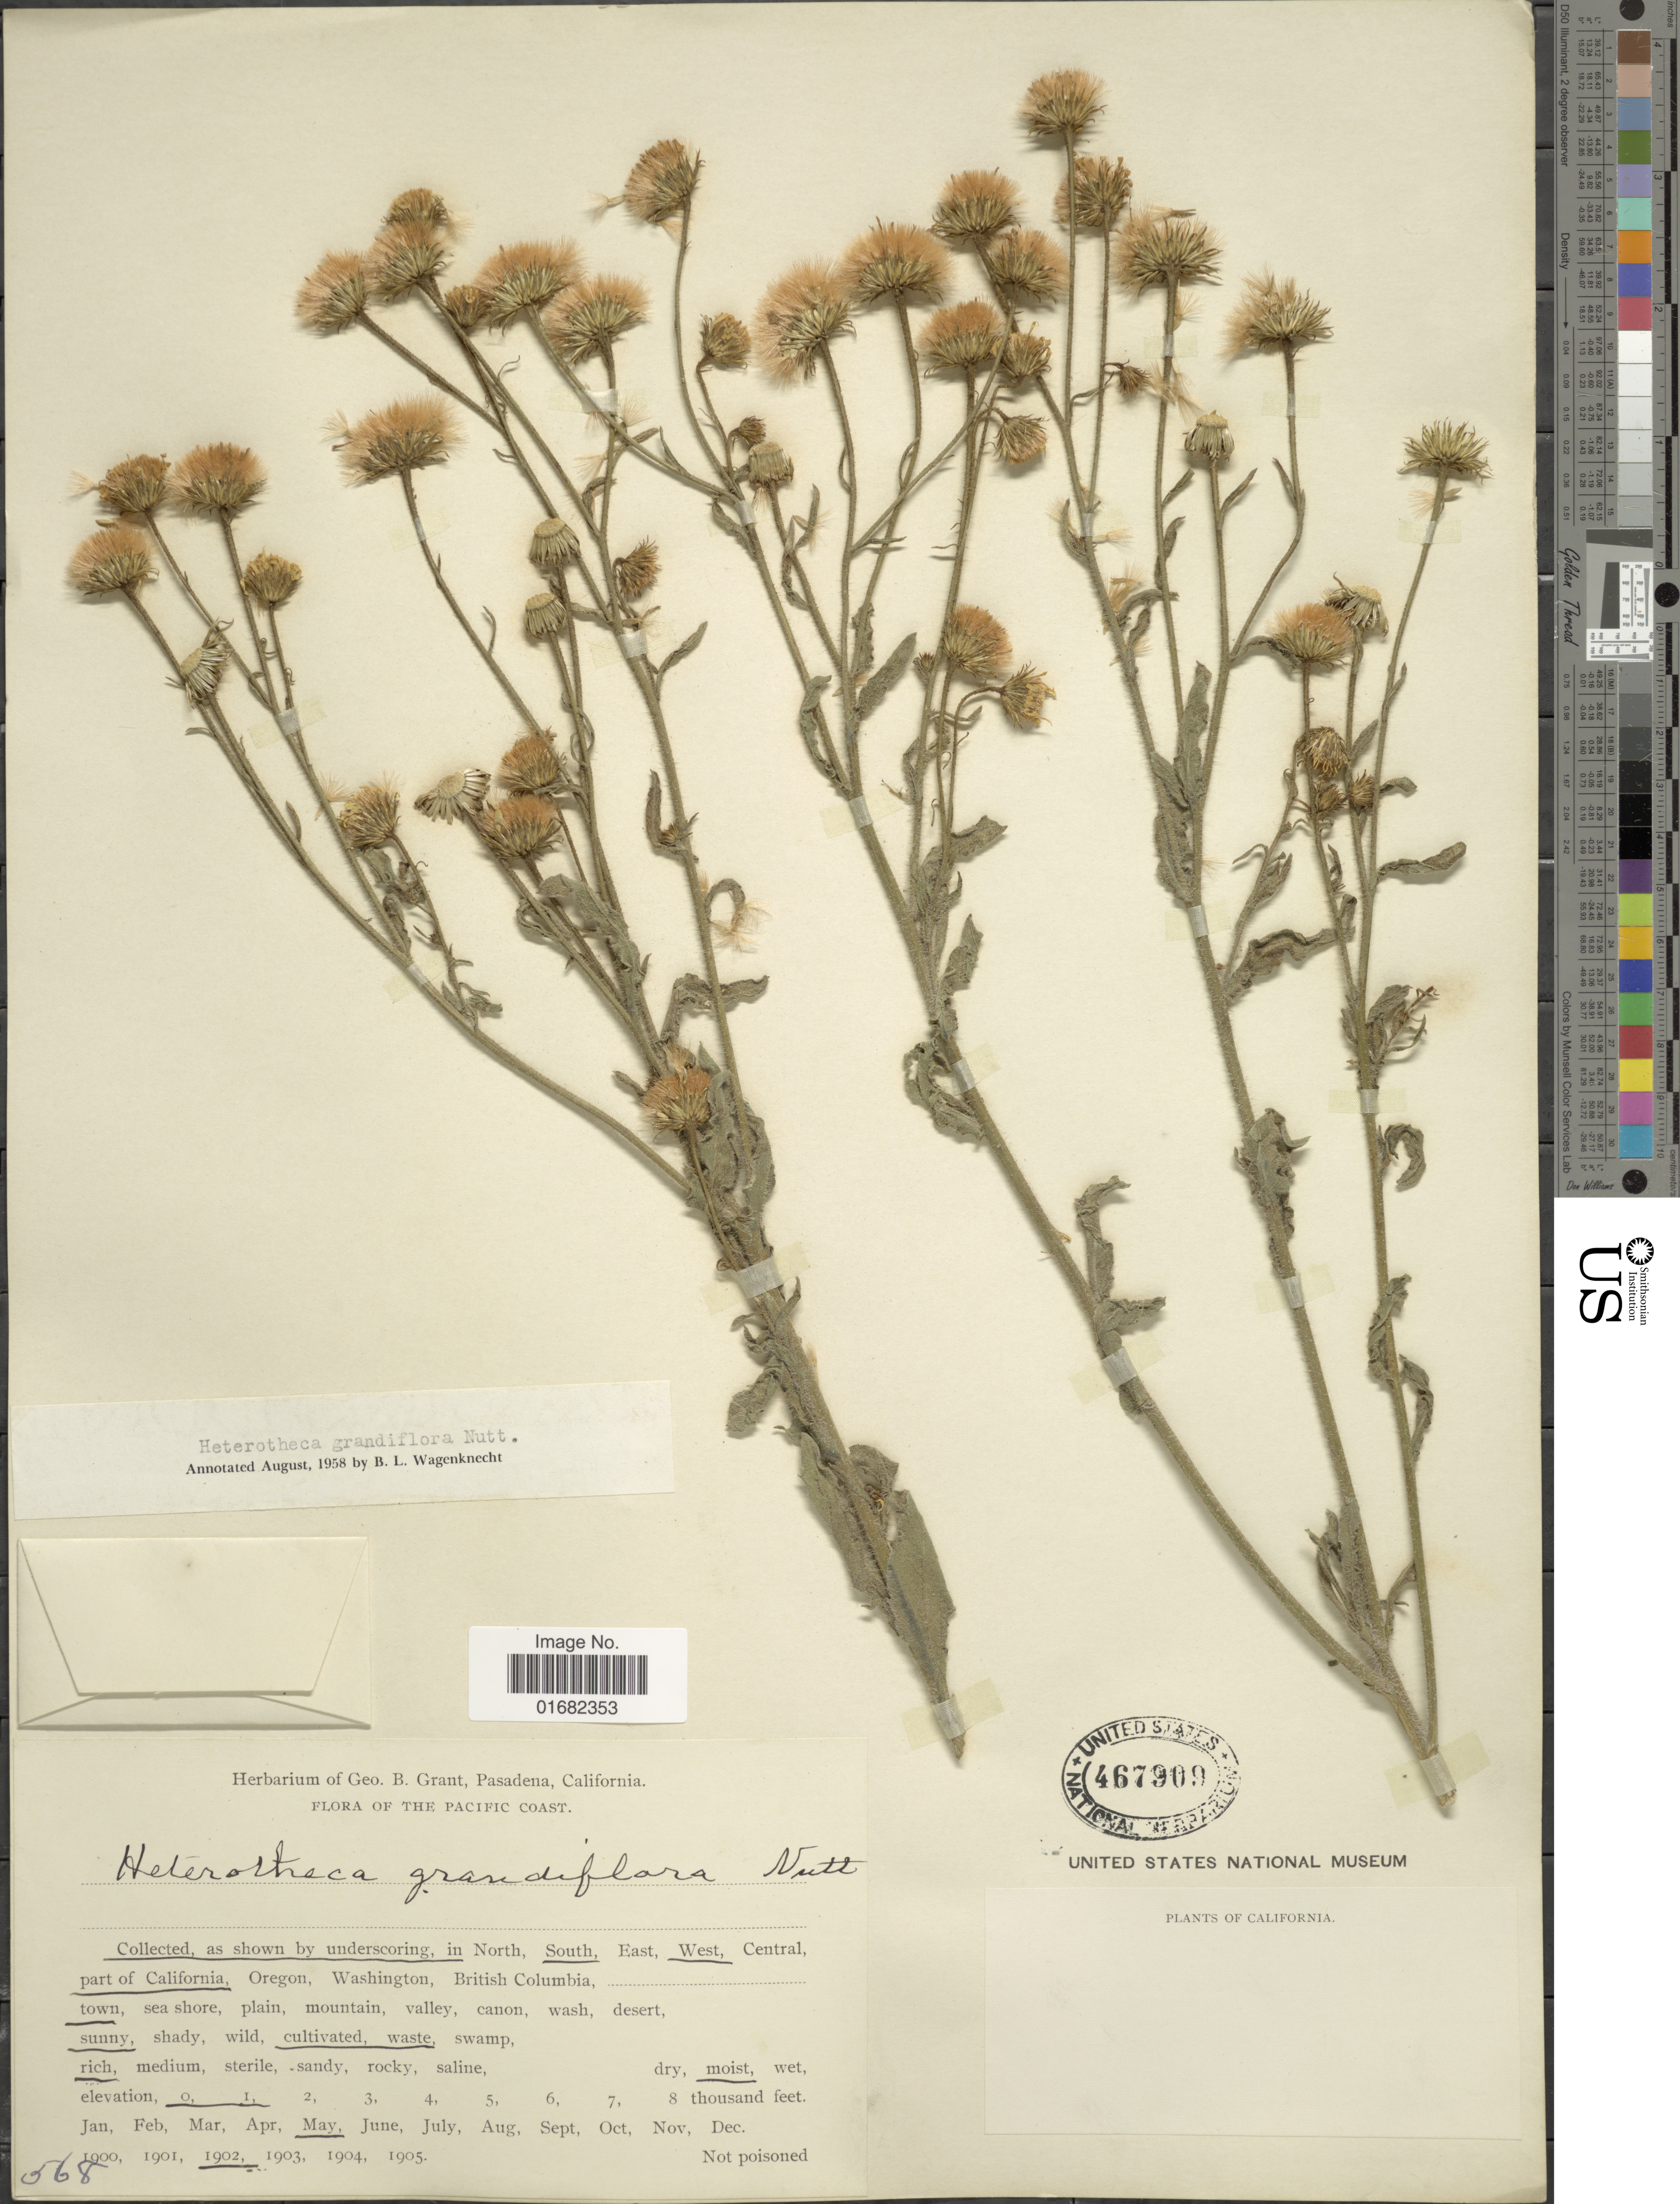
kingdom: Plantae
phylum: Tracheophyta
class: Magnoliopsida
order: Asterales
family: Asteraceae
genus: Heterotheca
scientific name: Heterotheca grandiflora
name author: Nutt.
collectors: ex herb. Geo. B. Grant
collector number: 568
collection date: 1902-05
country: United States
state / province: California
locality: South, West California. Pacific Coast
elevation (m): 305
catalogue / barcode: US 467909